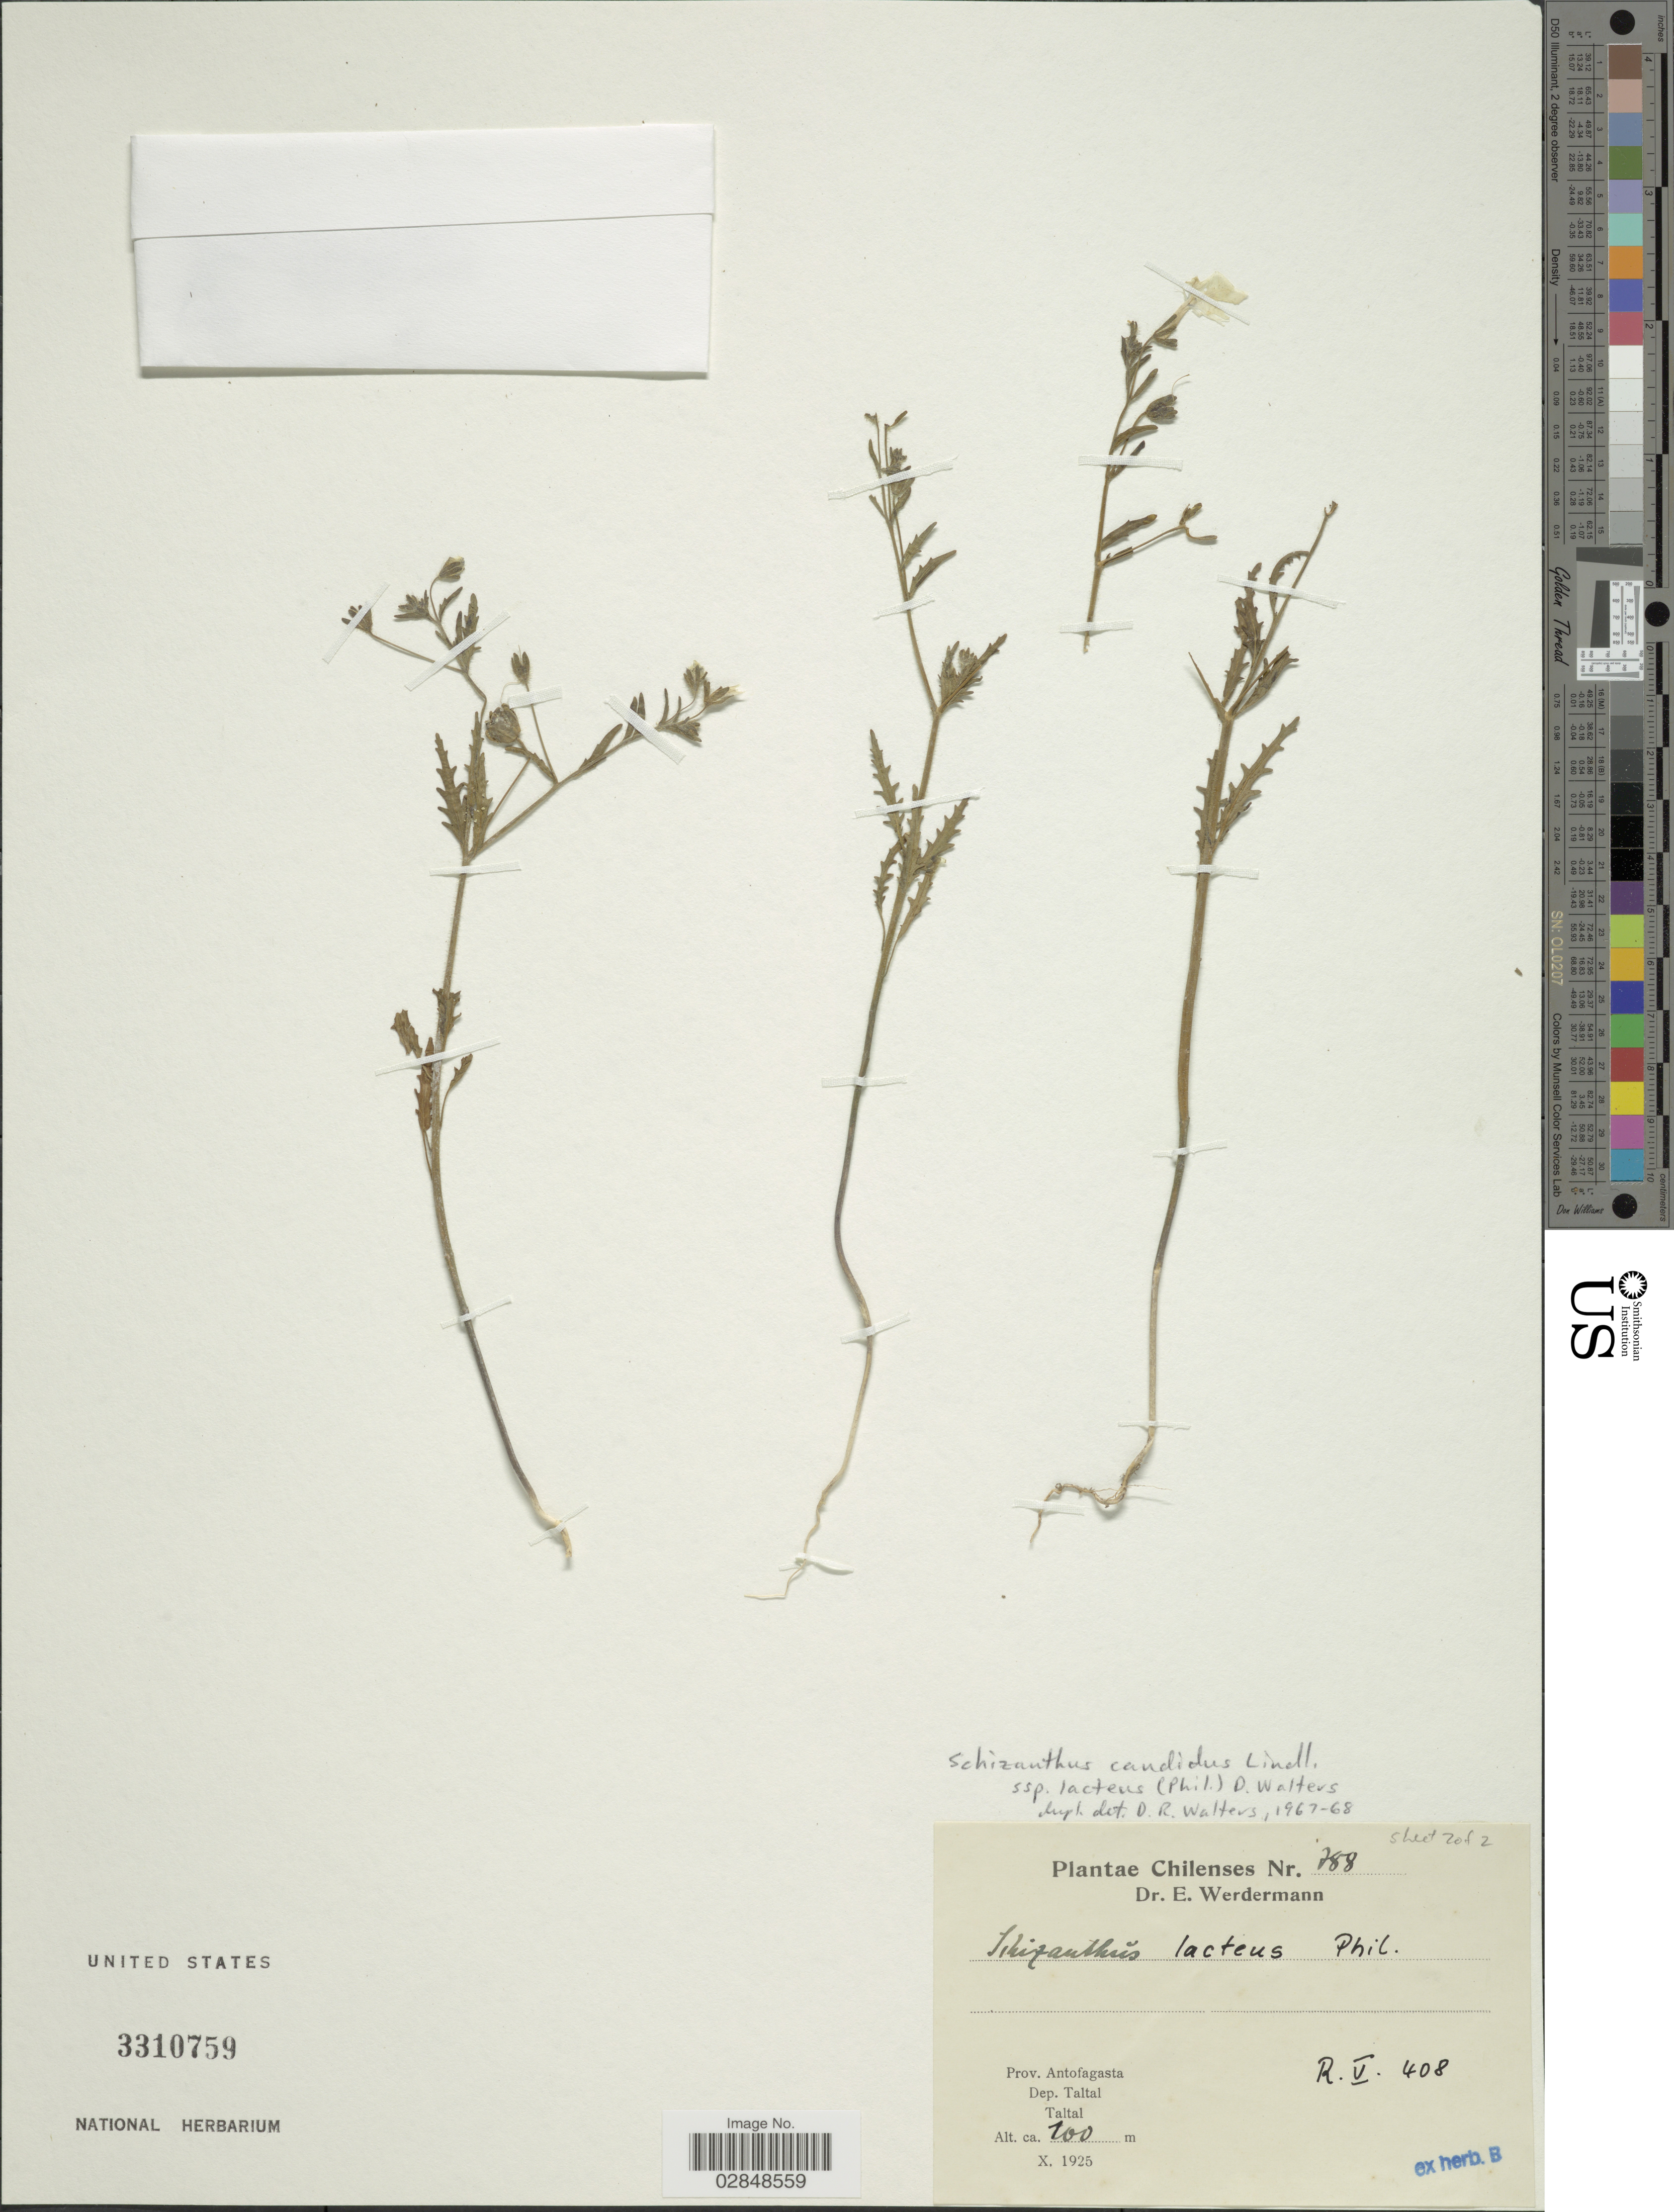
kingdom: Plantae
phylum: Tracheophyta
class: Magnoliopsida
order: Solanales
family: Solanaceae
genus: Schizanthus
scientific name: Schizanthus lacteus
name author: Phil.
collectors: E. Werdermann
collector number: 788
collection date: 1925-10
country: Chile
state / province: Antofagasta (II)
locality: Dept. Taltal. Taltal.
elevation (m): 100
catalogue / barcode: US 3310759